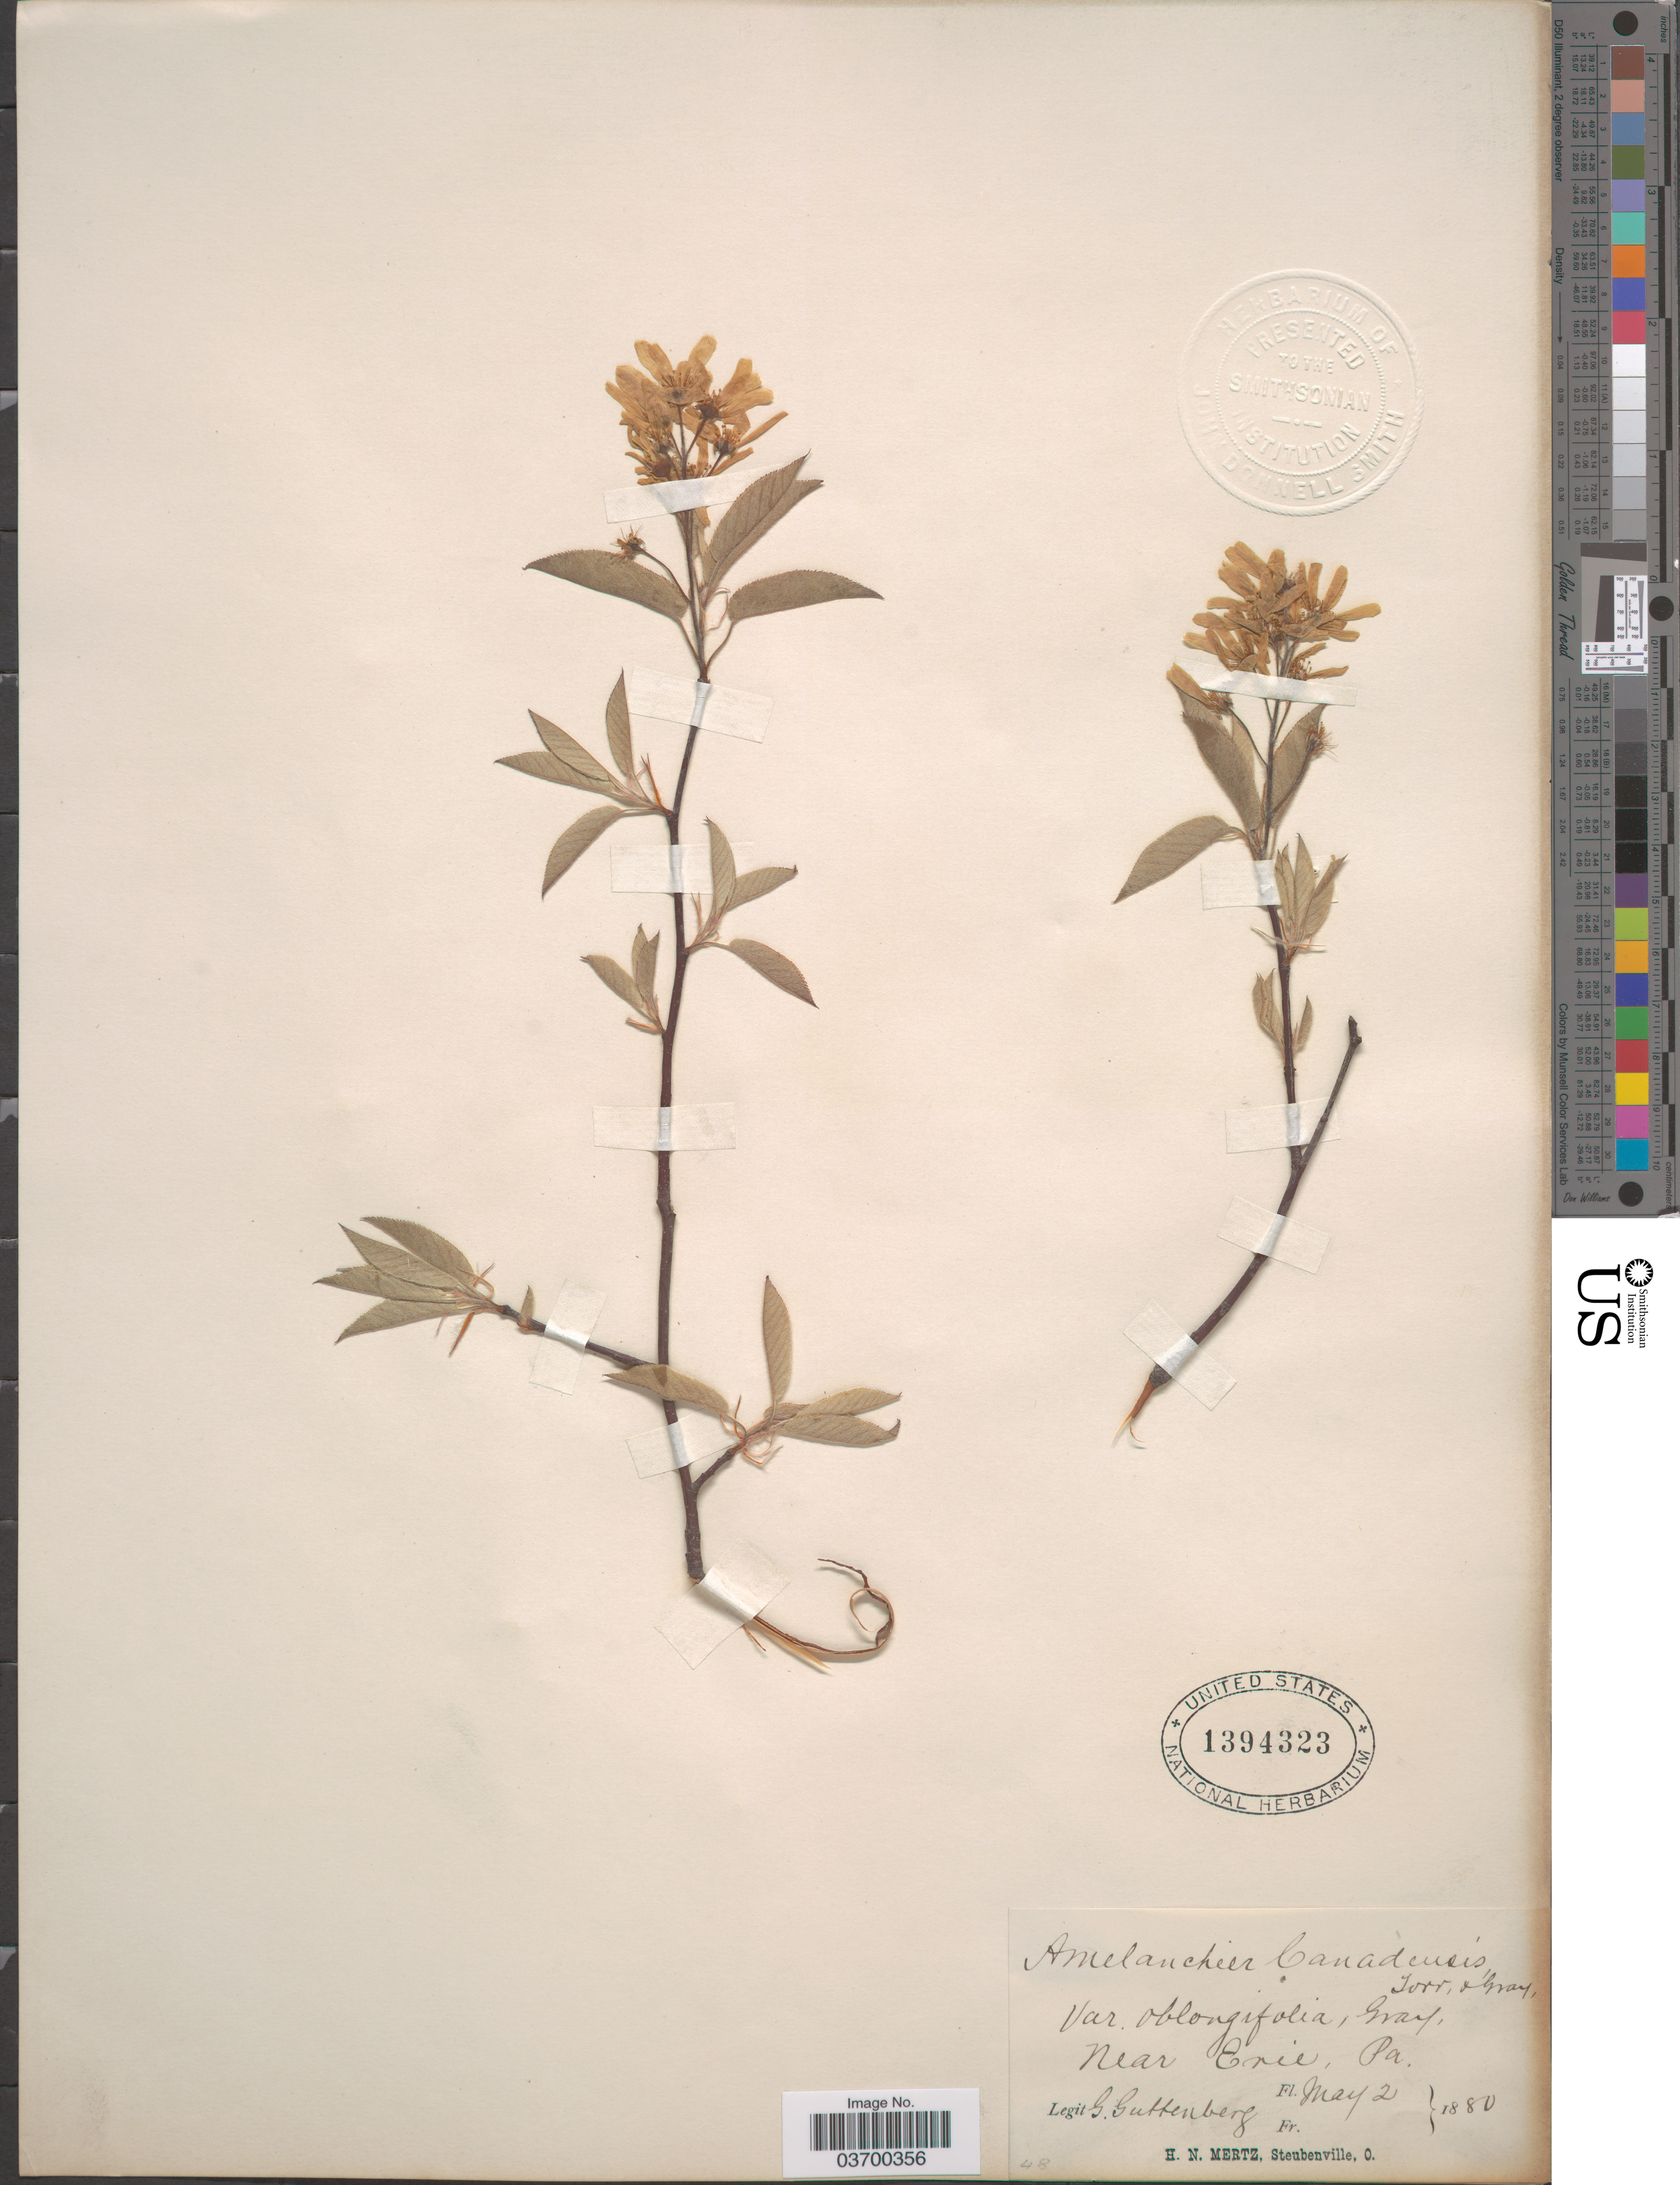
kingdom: Plantae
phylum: Tracheophyta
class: Magnoliopsida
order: Rosales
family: Rosaceae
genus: Amelanchier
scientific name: Amelanchier canadensis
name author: (L.) Medic.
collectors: G. Guttenberg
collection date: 1880-05-02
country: United States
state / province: Pennsylvania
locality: Near Erie.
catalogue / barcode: US 1394323